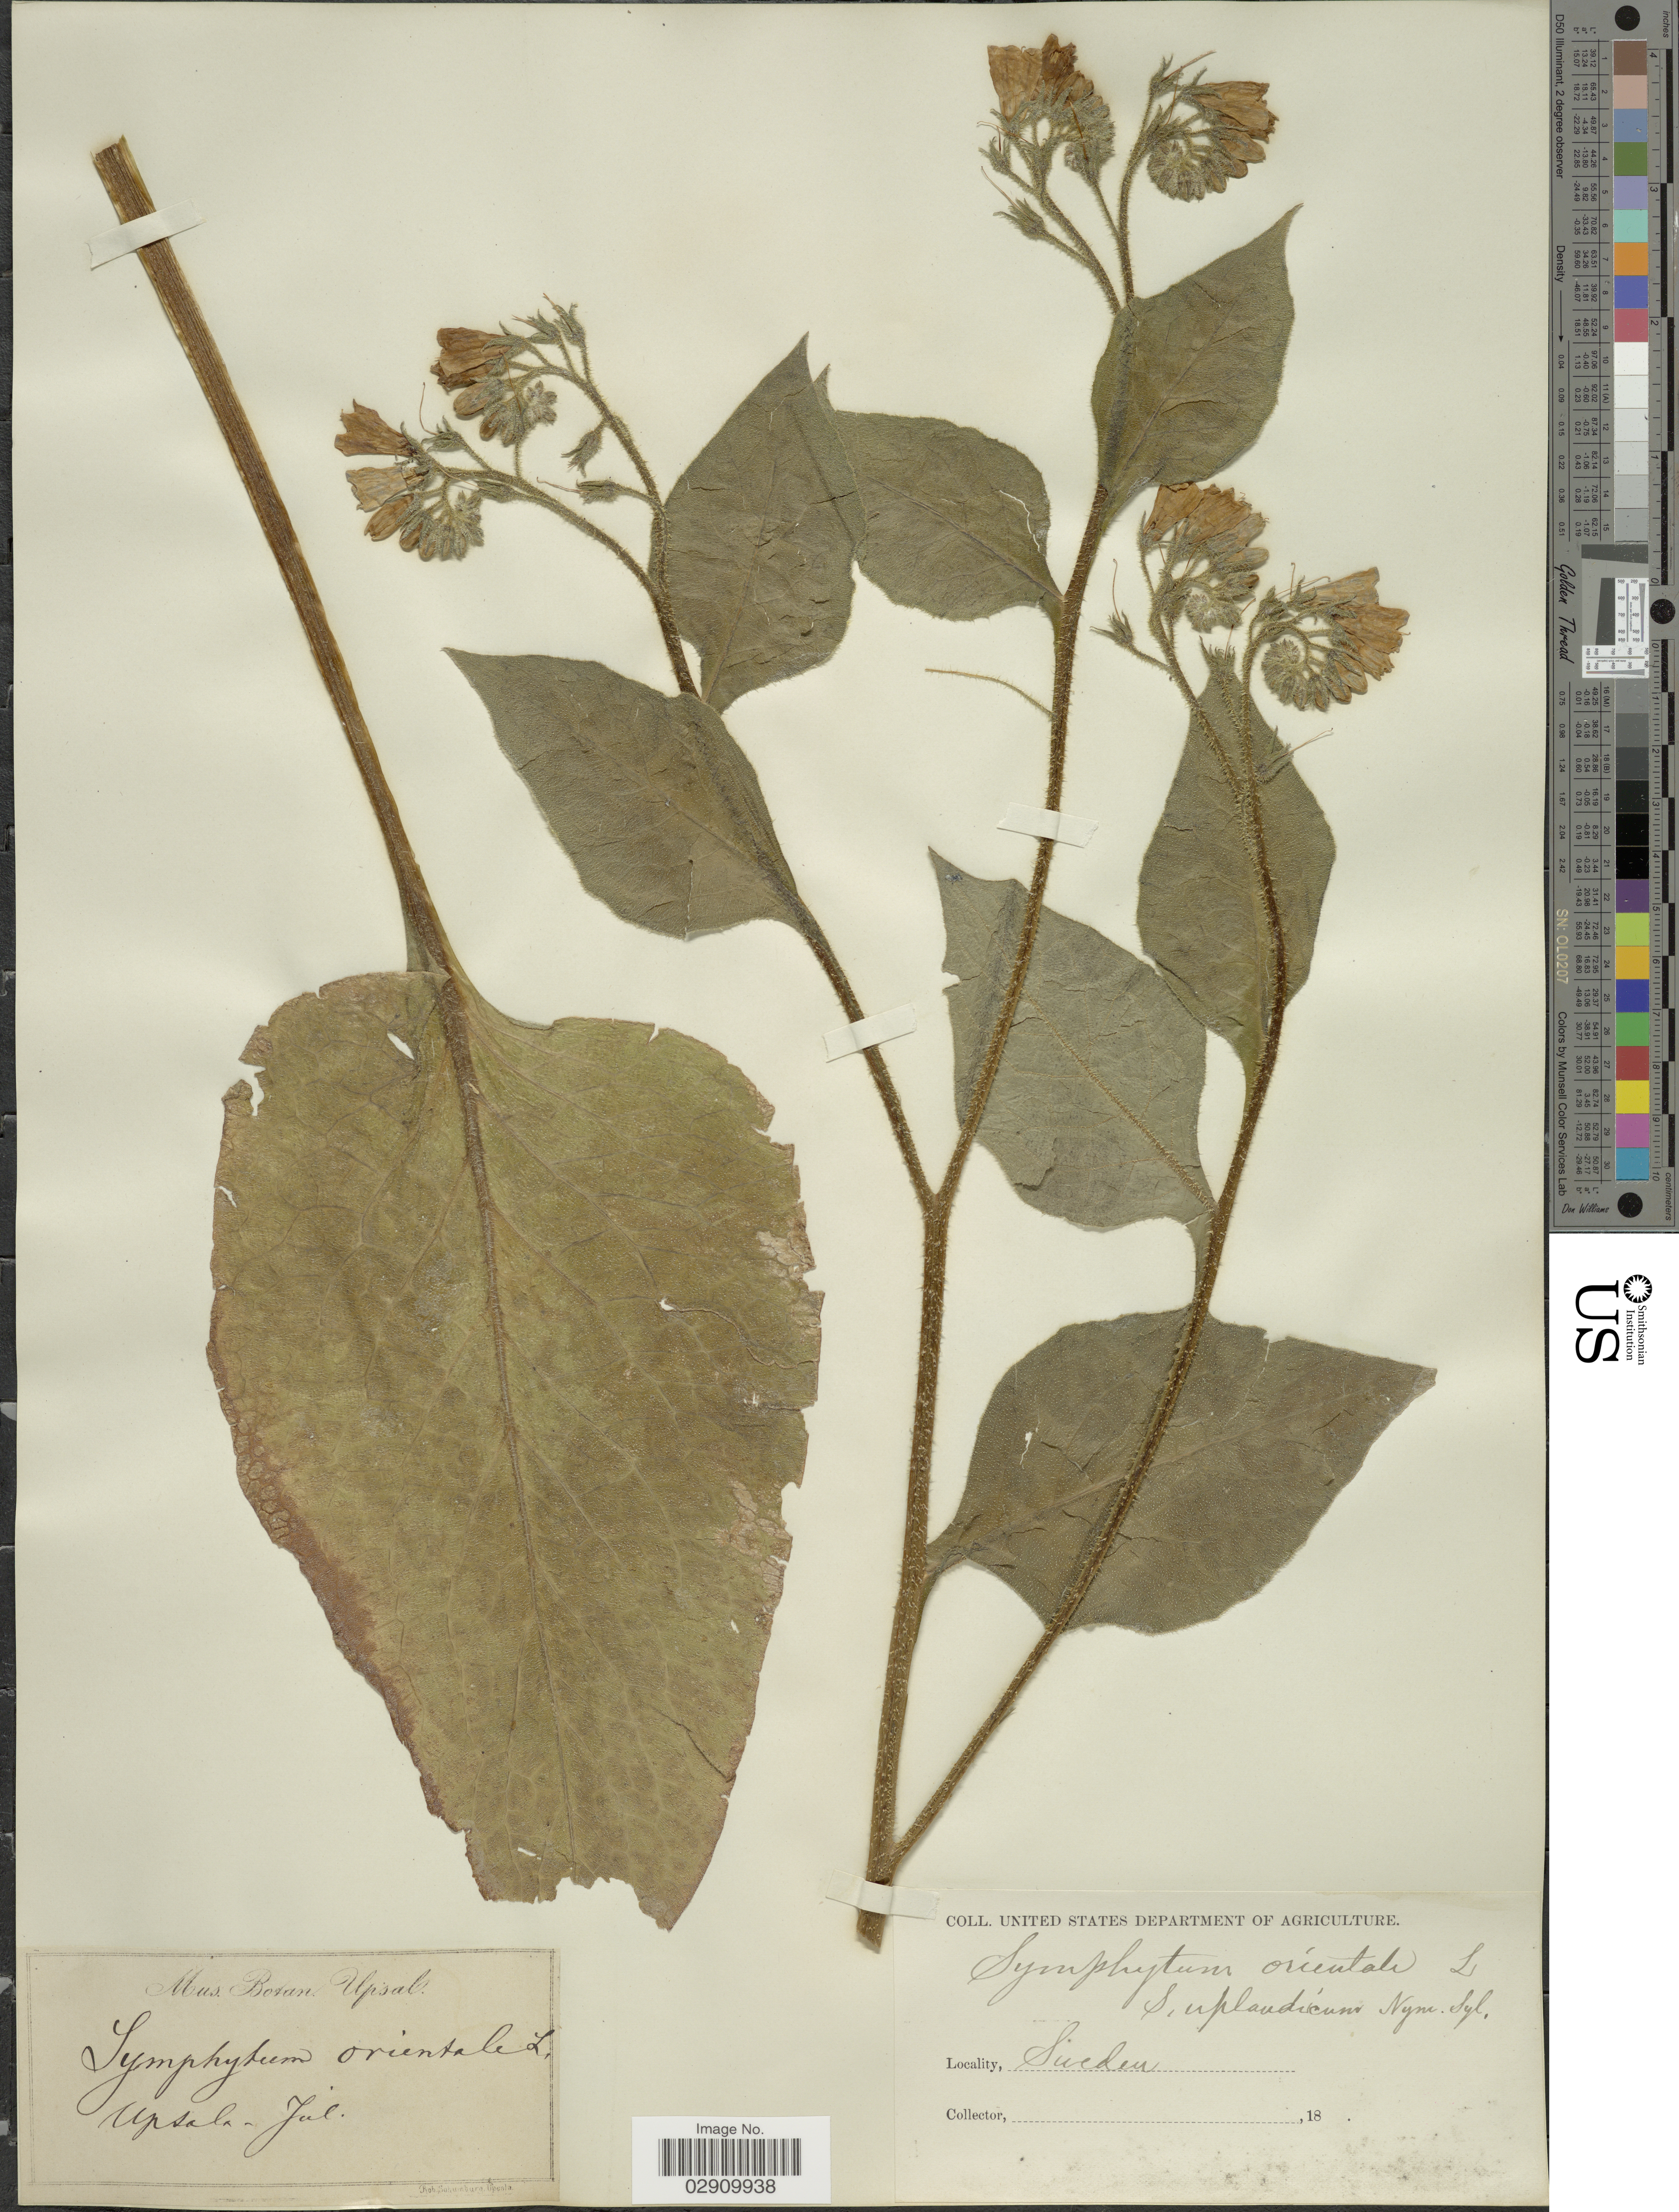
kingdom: Plantae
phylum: Tracheophyta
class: Magnoliopsida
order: Boraginales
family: Boraginaceae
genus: Symphytum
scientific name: Symphytum orientale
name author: L.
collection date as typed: Jul. 18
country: Sweden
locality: Upsala.